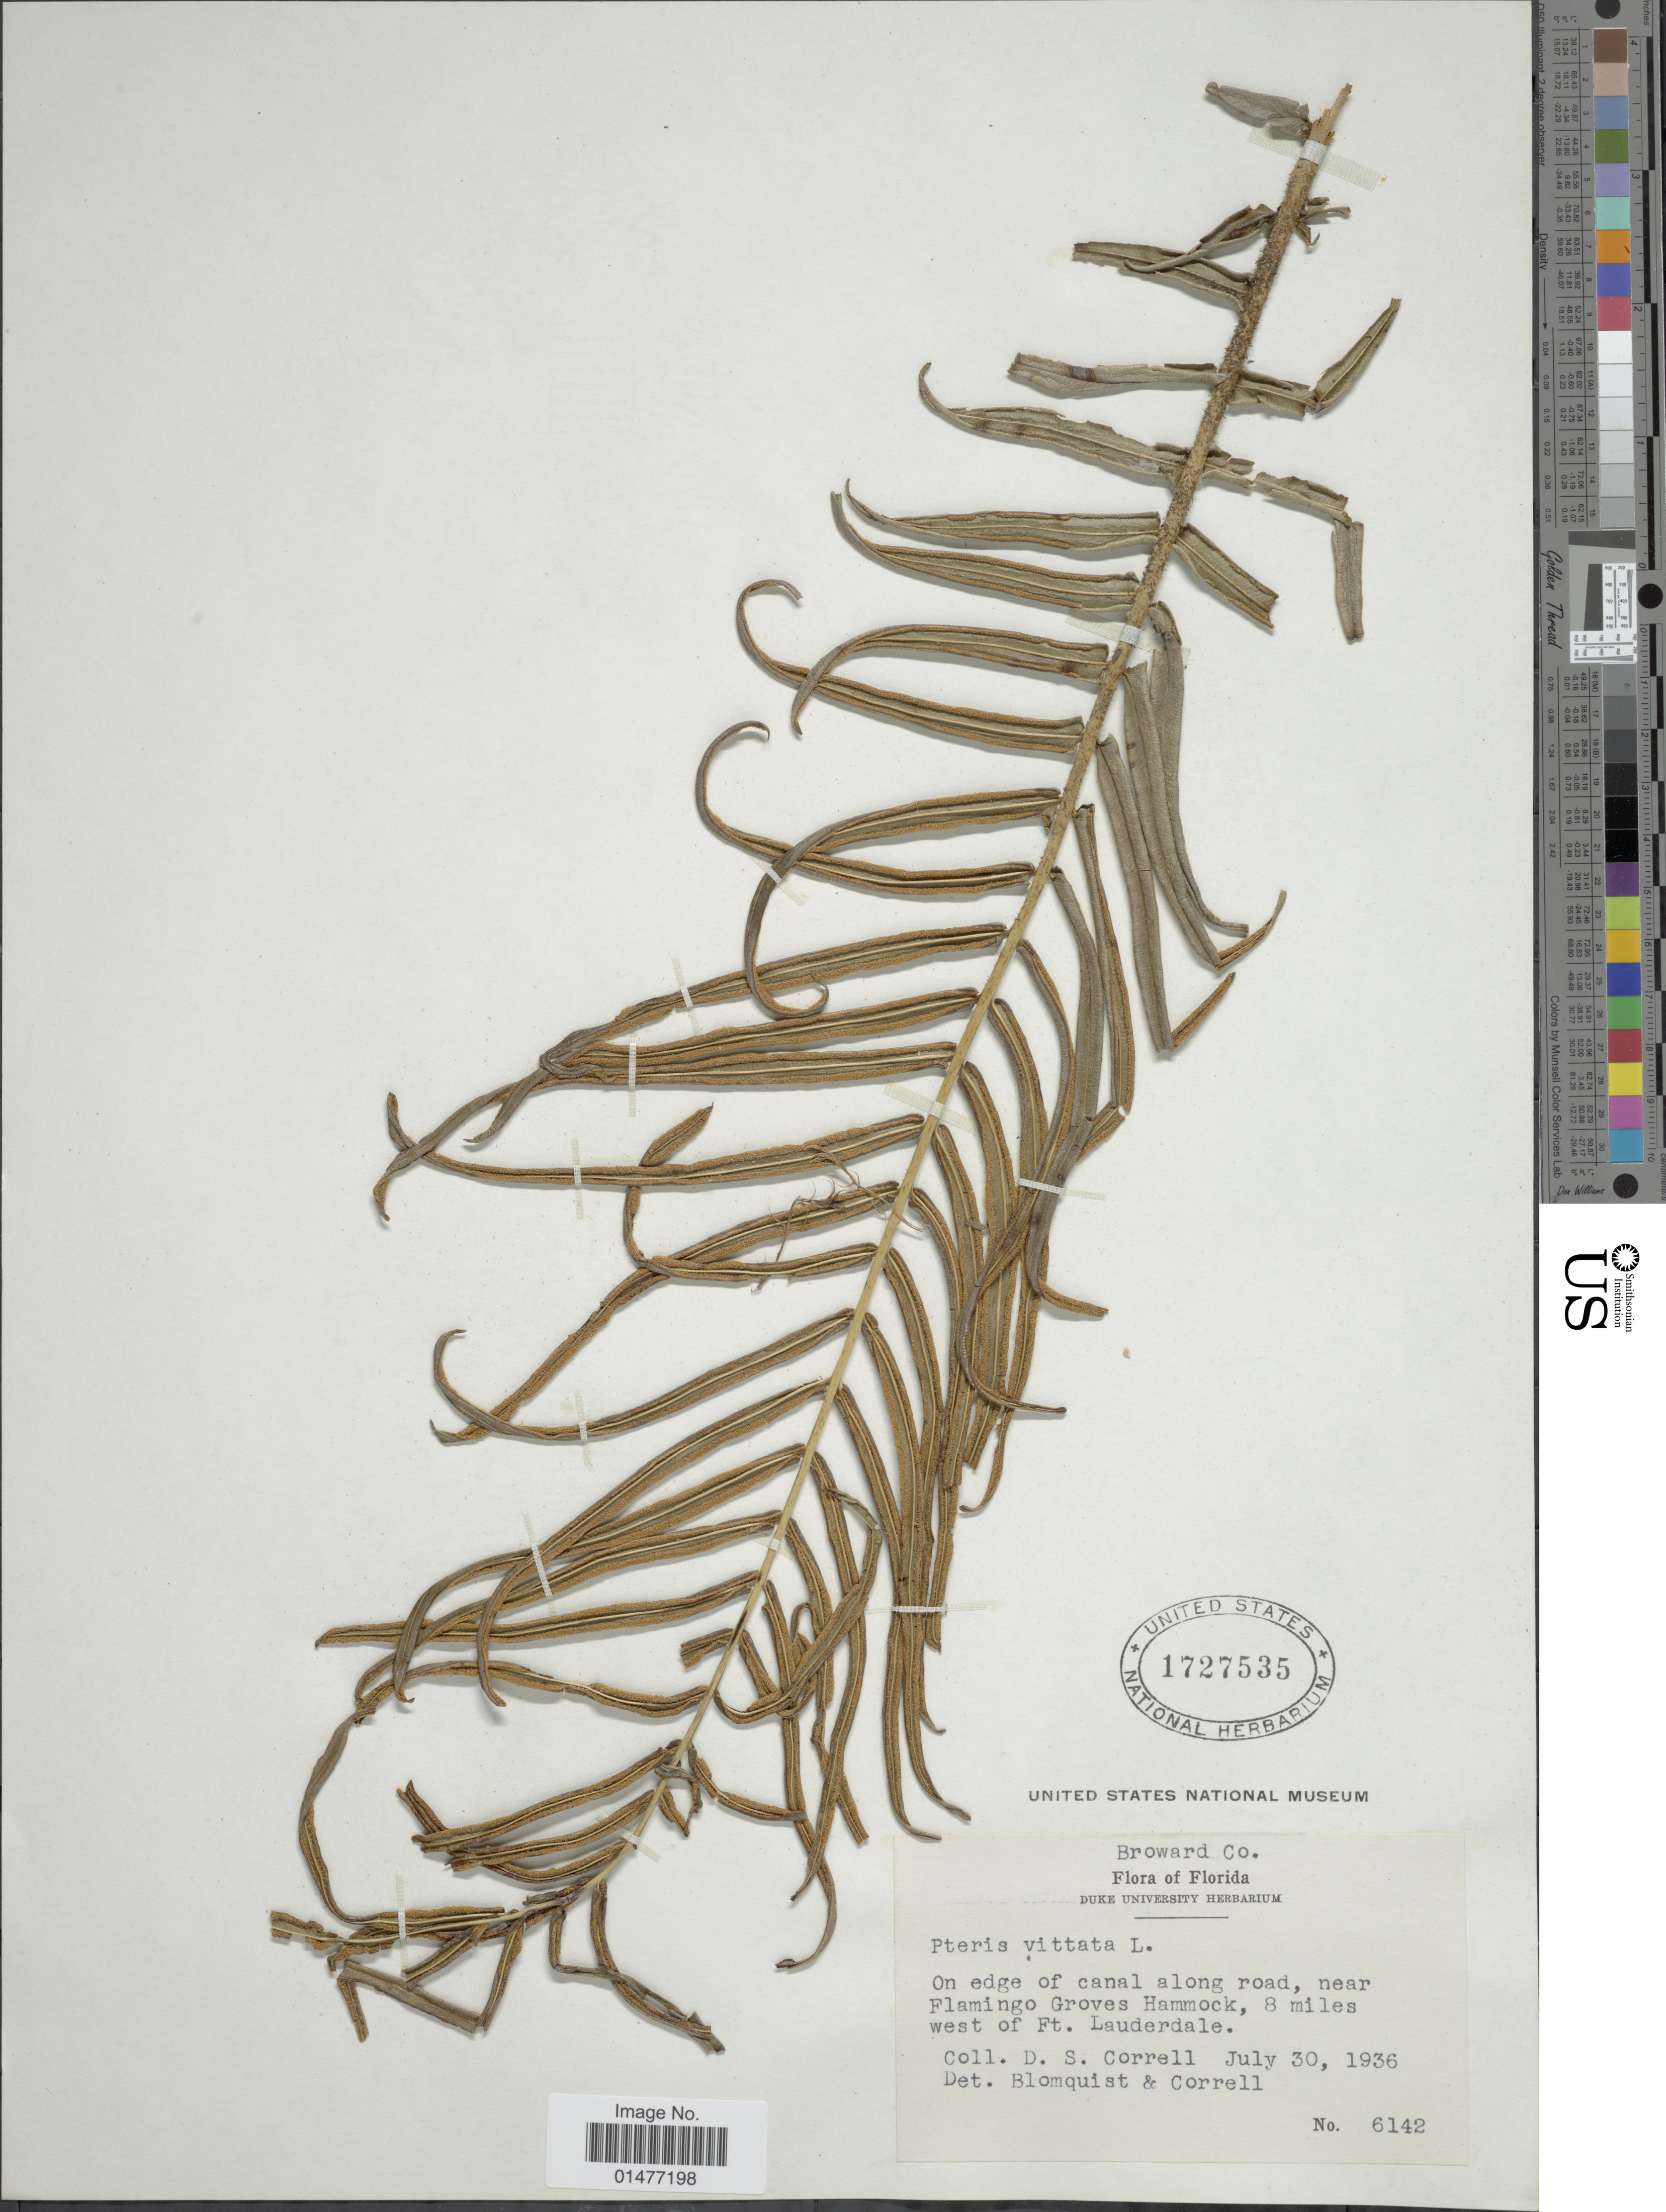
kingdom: Plantae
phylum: Tracheophyta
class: Polypodiopsida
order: Polypodiales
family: Pteridaceae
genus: Pteris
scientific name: Pteris vittata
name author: L.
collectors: D. S. Correll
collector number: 6142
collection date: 1936-07-30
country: United States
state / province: Florida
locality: Flora of Florida, On edge of canal along road, near Flamingo Groves Hammock, 8 miles west of Ft.Lauderdale.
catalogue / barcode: US 1727535